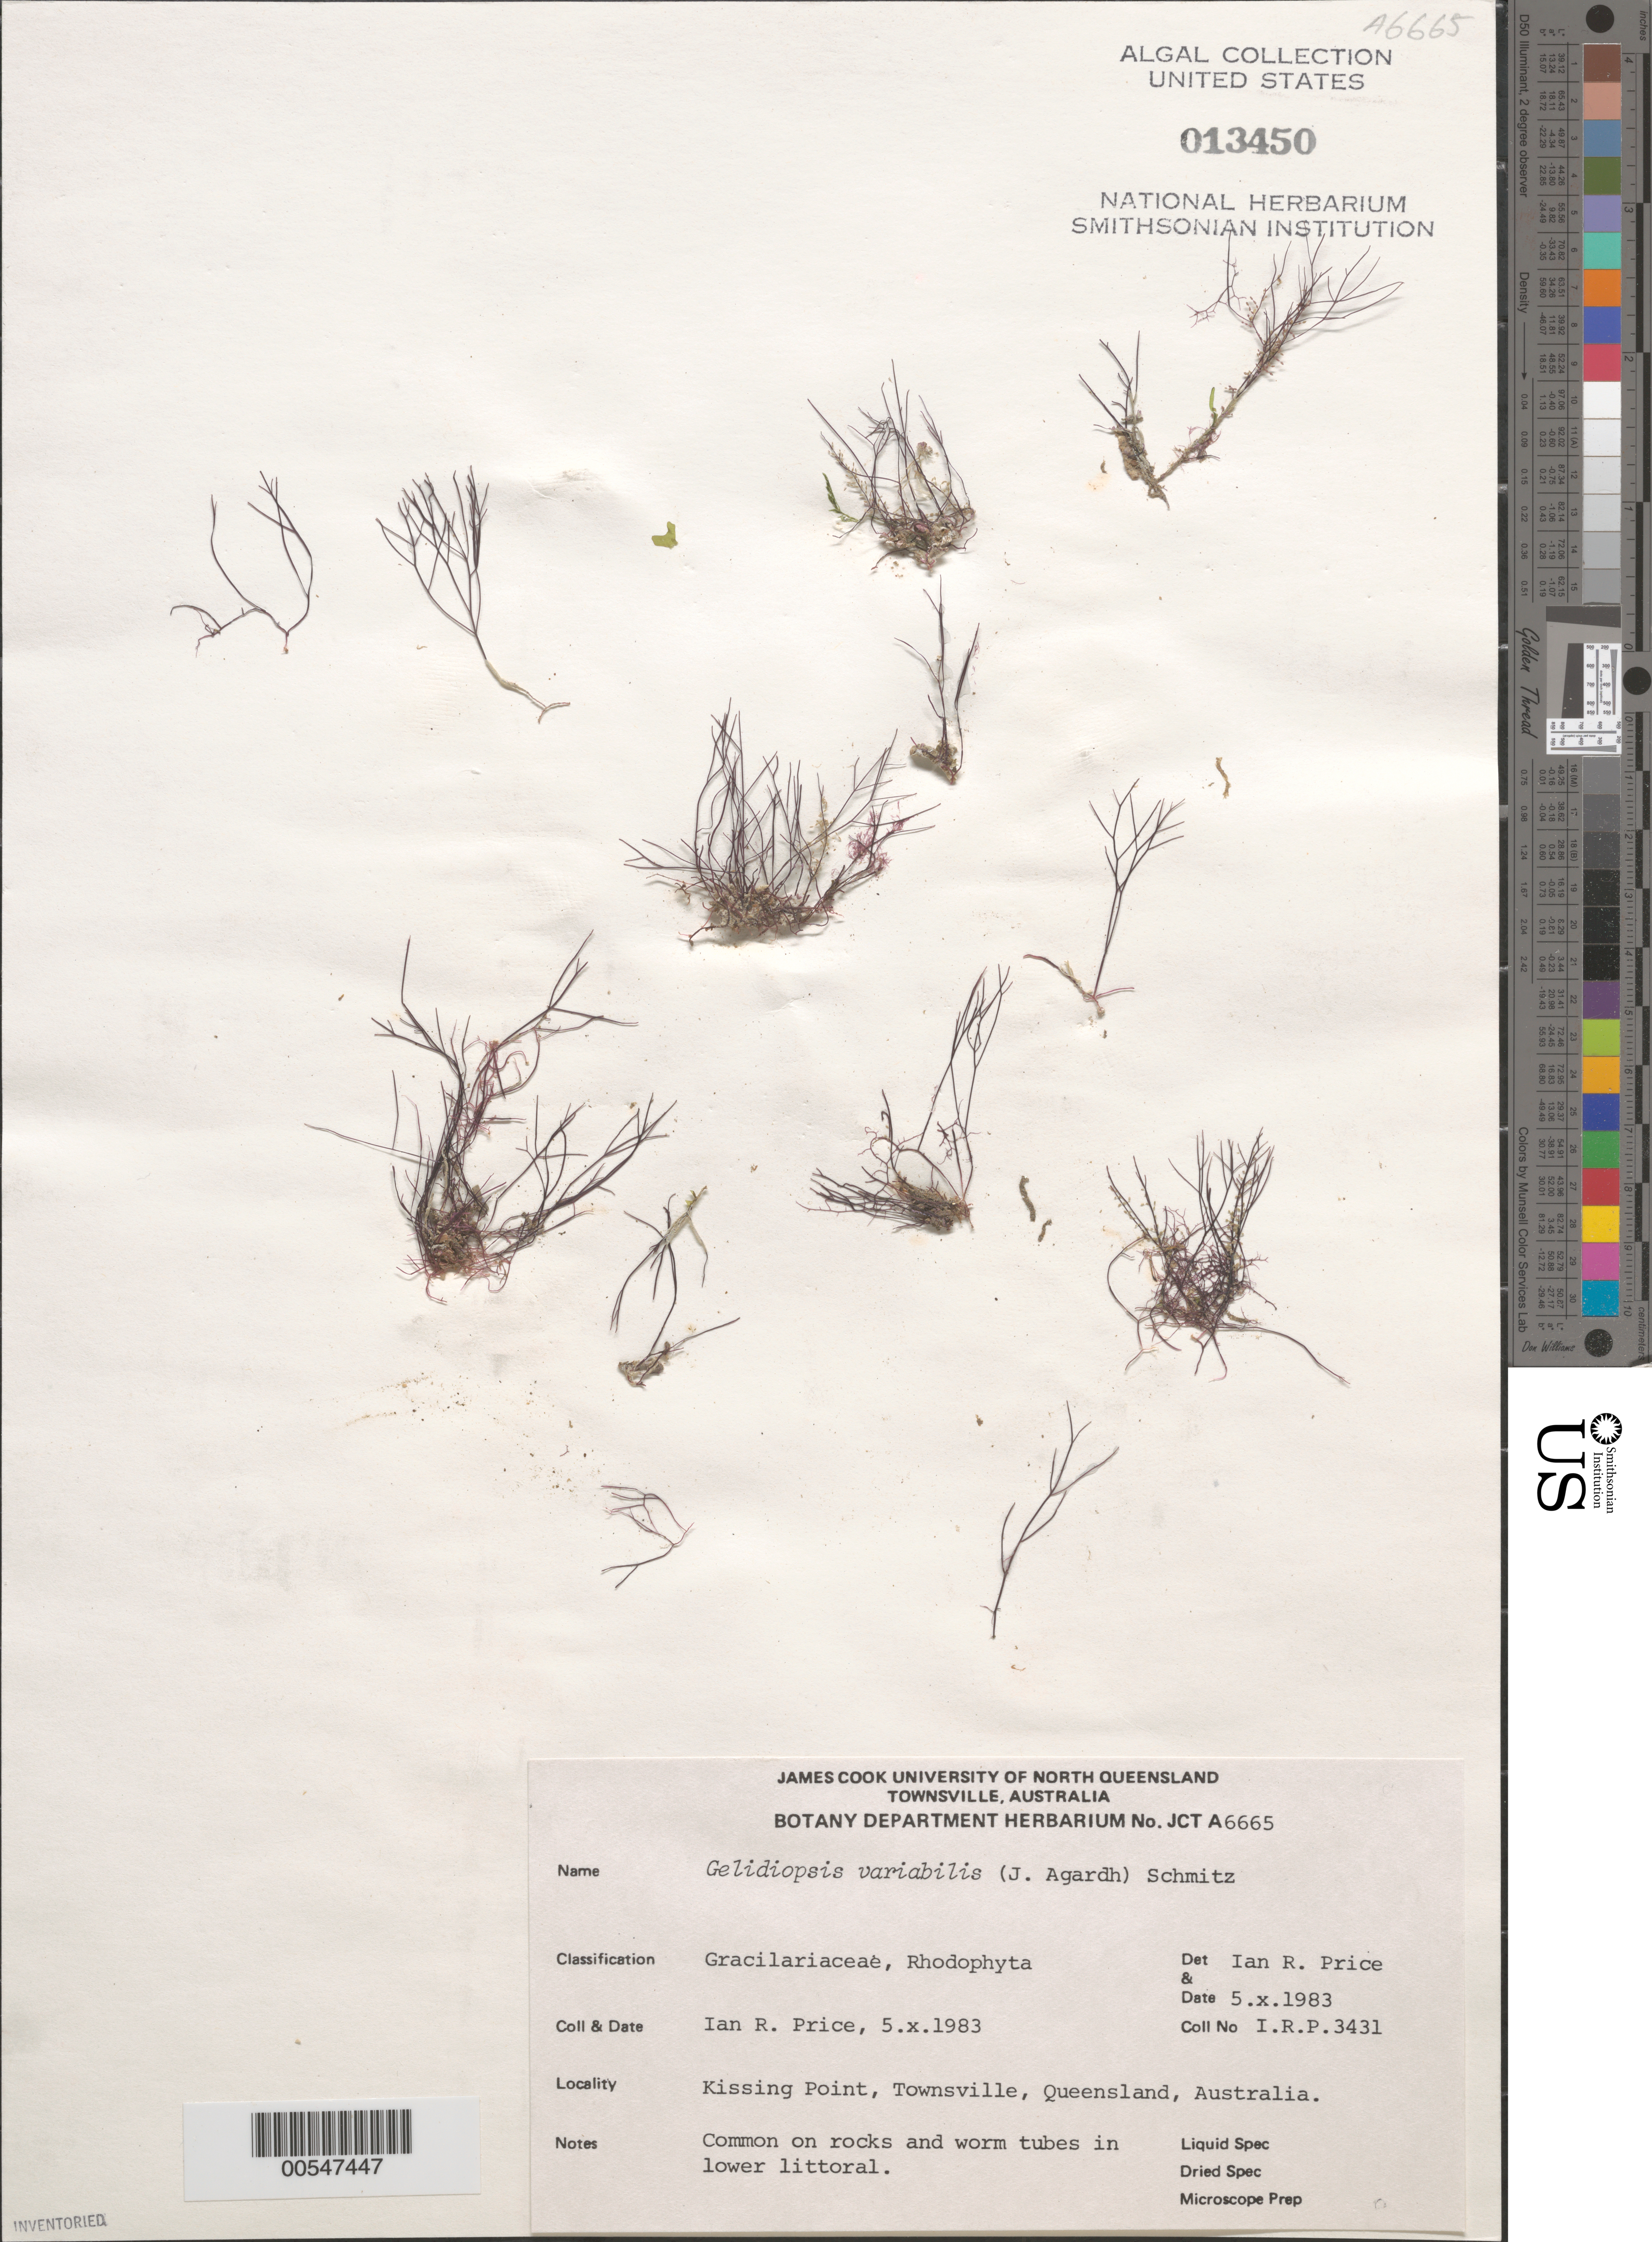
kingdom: Plantae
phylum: Rhodophyta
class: Florideophyceae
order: Rhodymeniales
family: Lomentariaceae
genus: Ceratodictyon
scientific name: Ceratodictyon variabile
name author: (J. Agardh) R.E. Norris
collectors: I. Price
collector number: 3431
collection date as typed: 05 Oct 1983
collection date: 1983-10-05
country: Australia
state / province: Queensland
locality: Kissing Point, Townsville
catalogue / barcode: US 13450